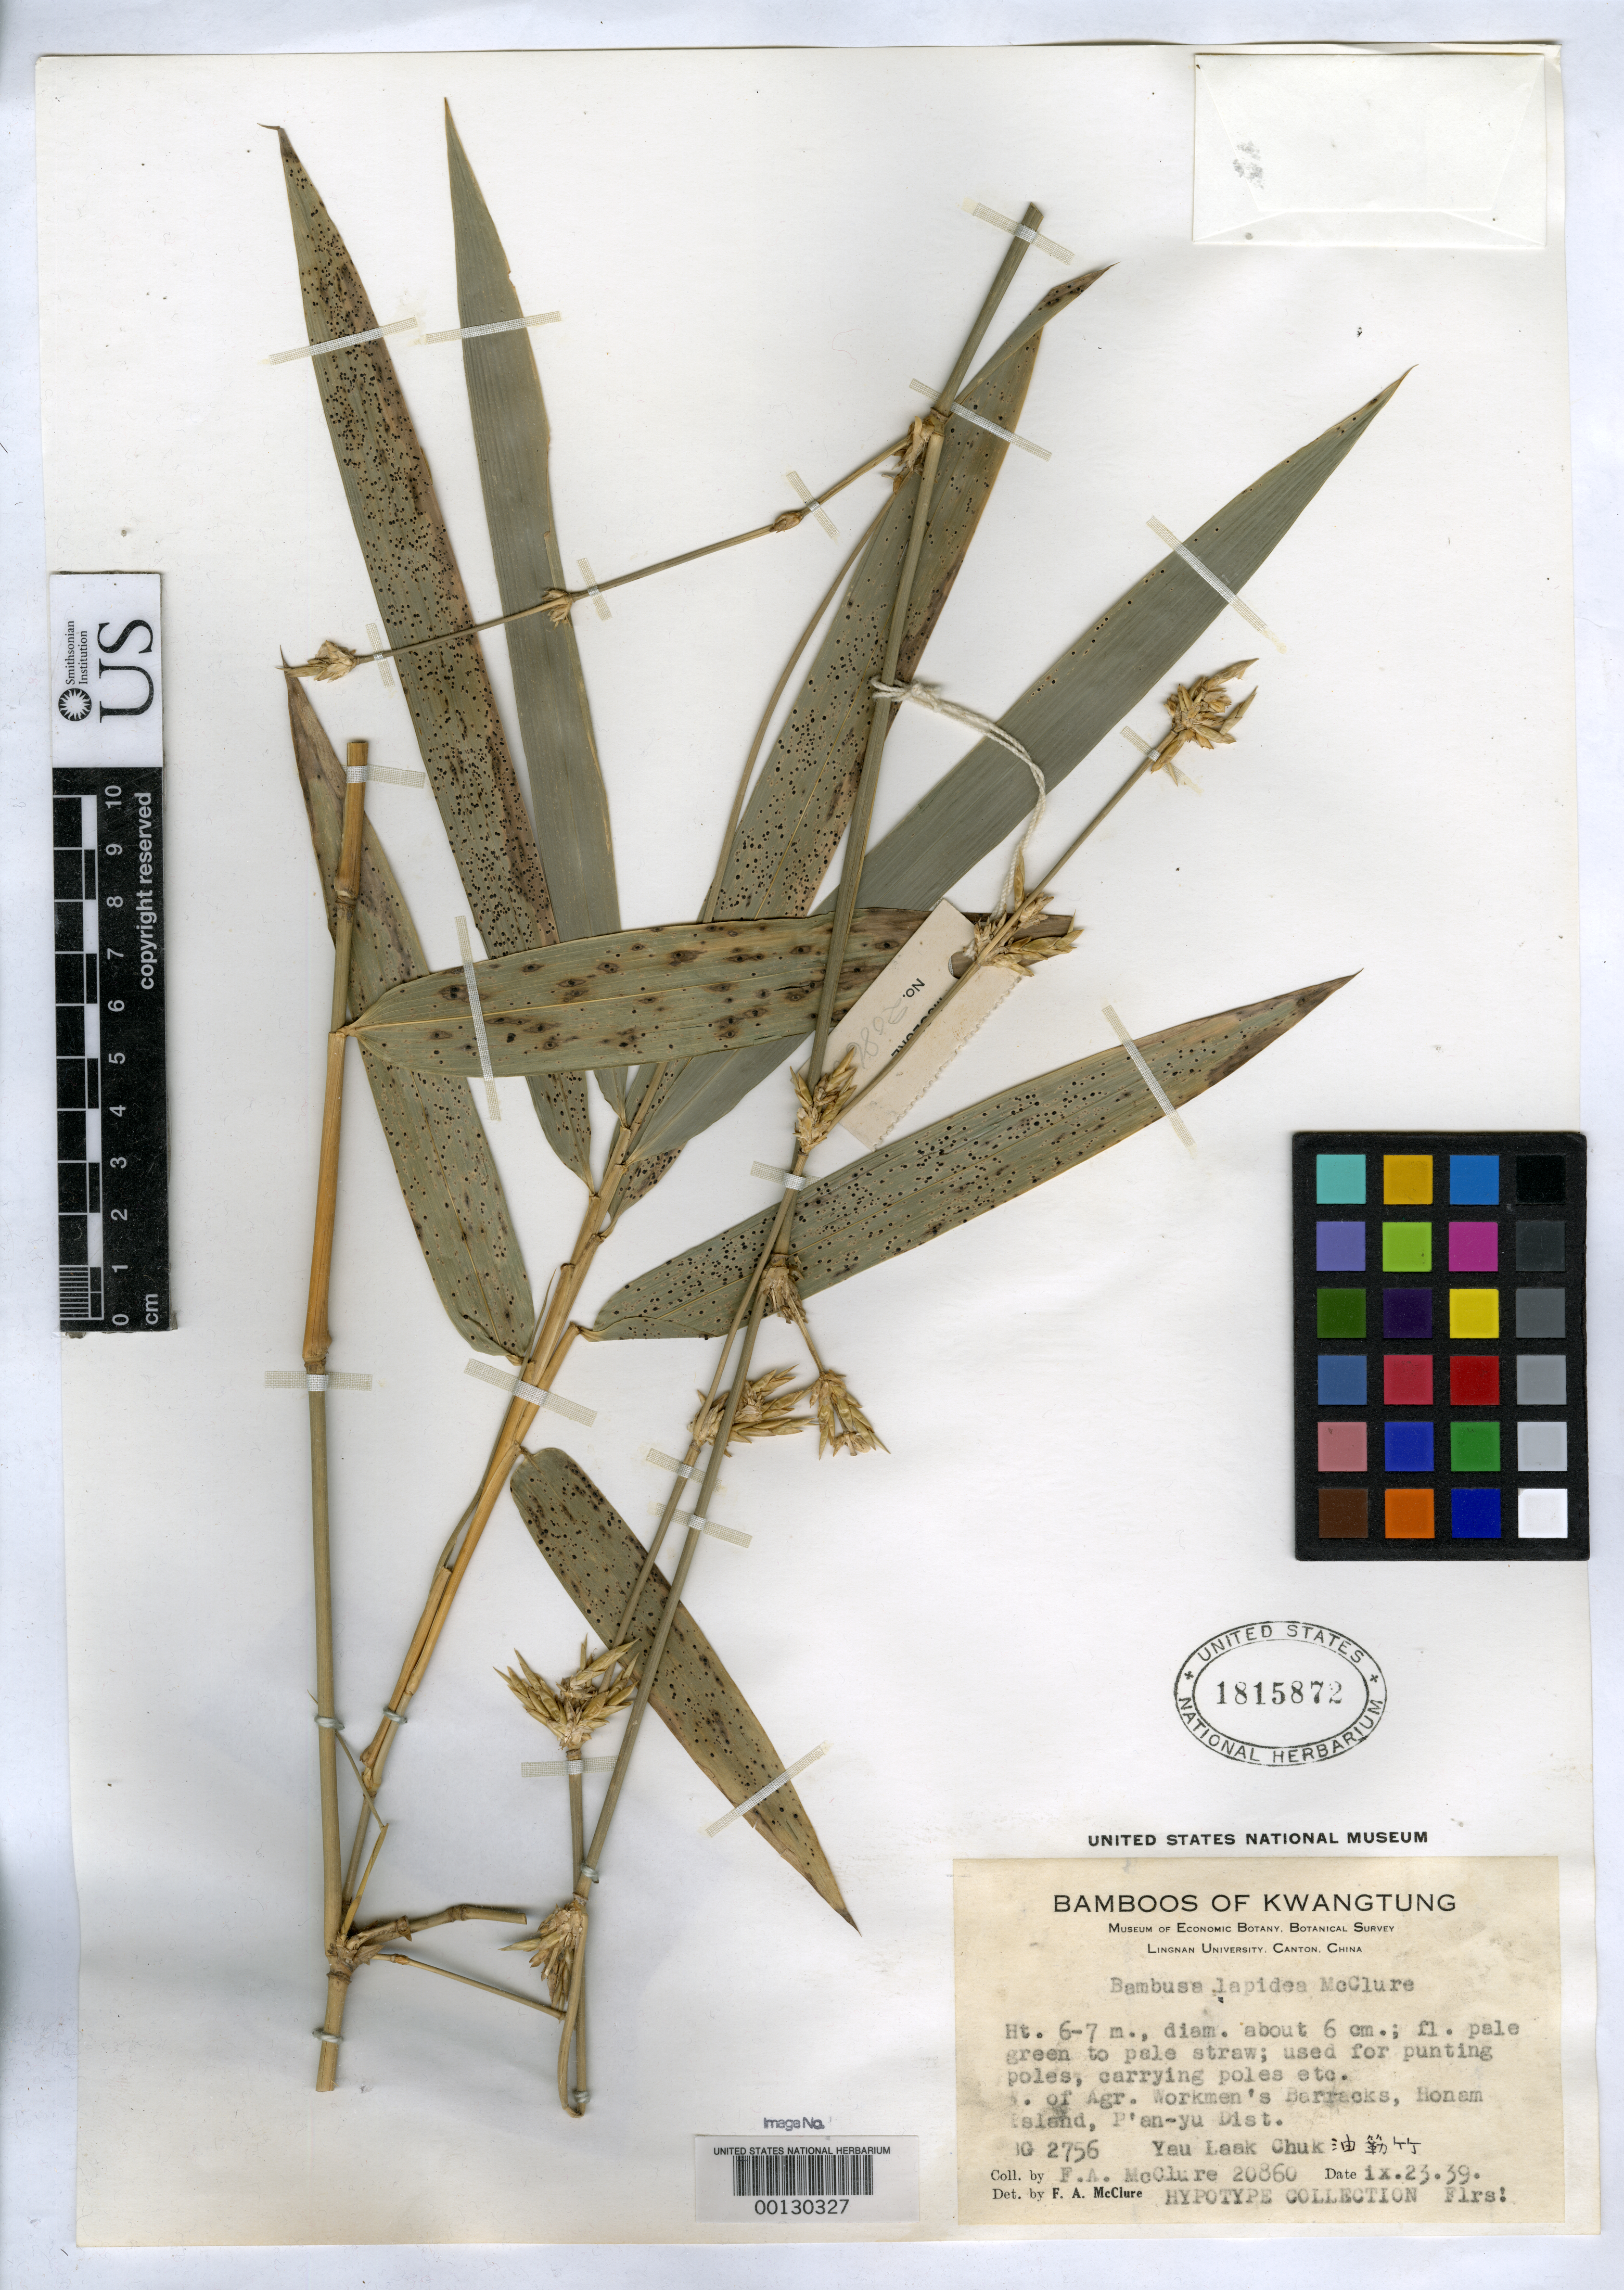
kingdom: Plantae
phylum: Tracheophyta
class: Liliopsida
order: Poales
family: Poaceae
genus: Bambusa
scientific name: Bambusa lapidea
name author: McClure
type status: Paratype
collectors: F. A. McClure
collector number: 20860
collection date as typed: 23 Sep 1939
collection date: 1939-09-23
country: China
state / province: Guangdong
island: Honam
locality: Yau Laak Chuk.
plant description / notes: Labeled as "HYPOTYPE COLLECTION".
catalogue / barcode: US 1815872